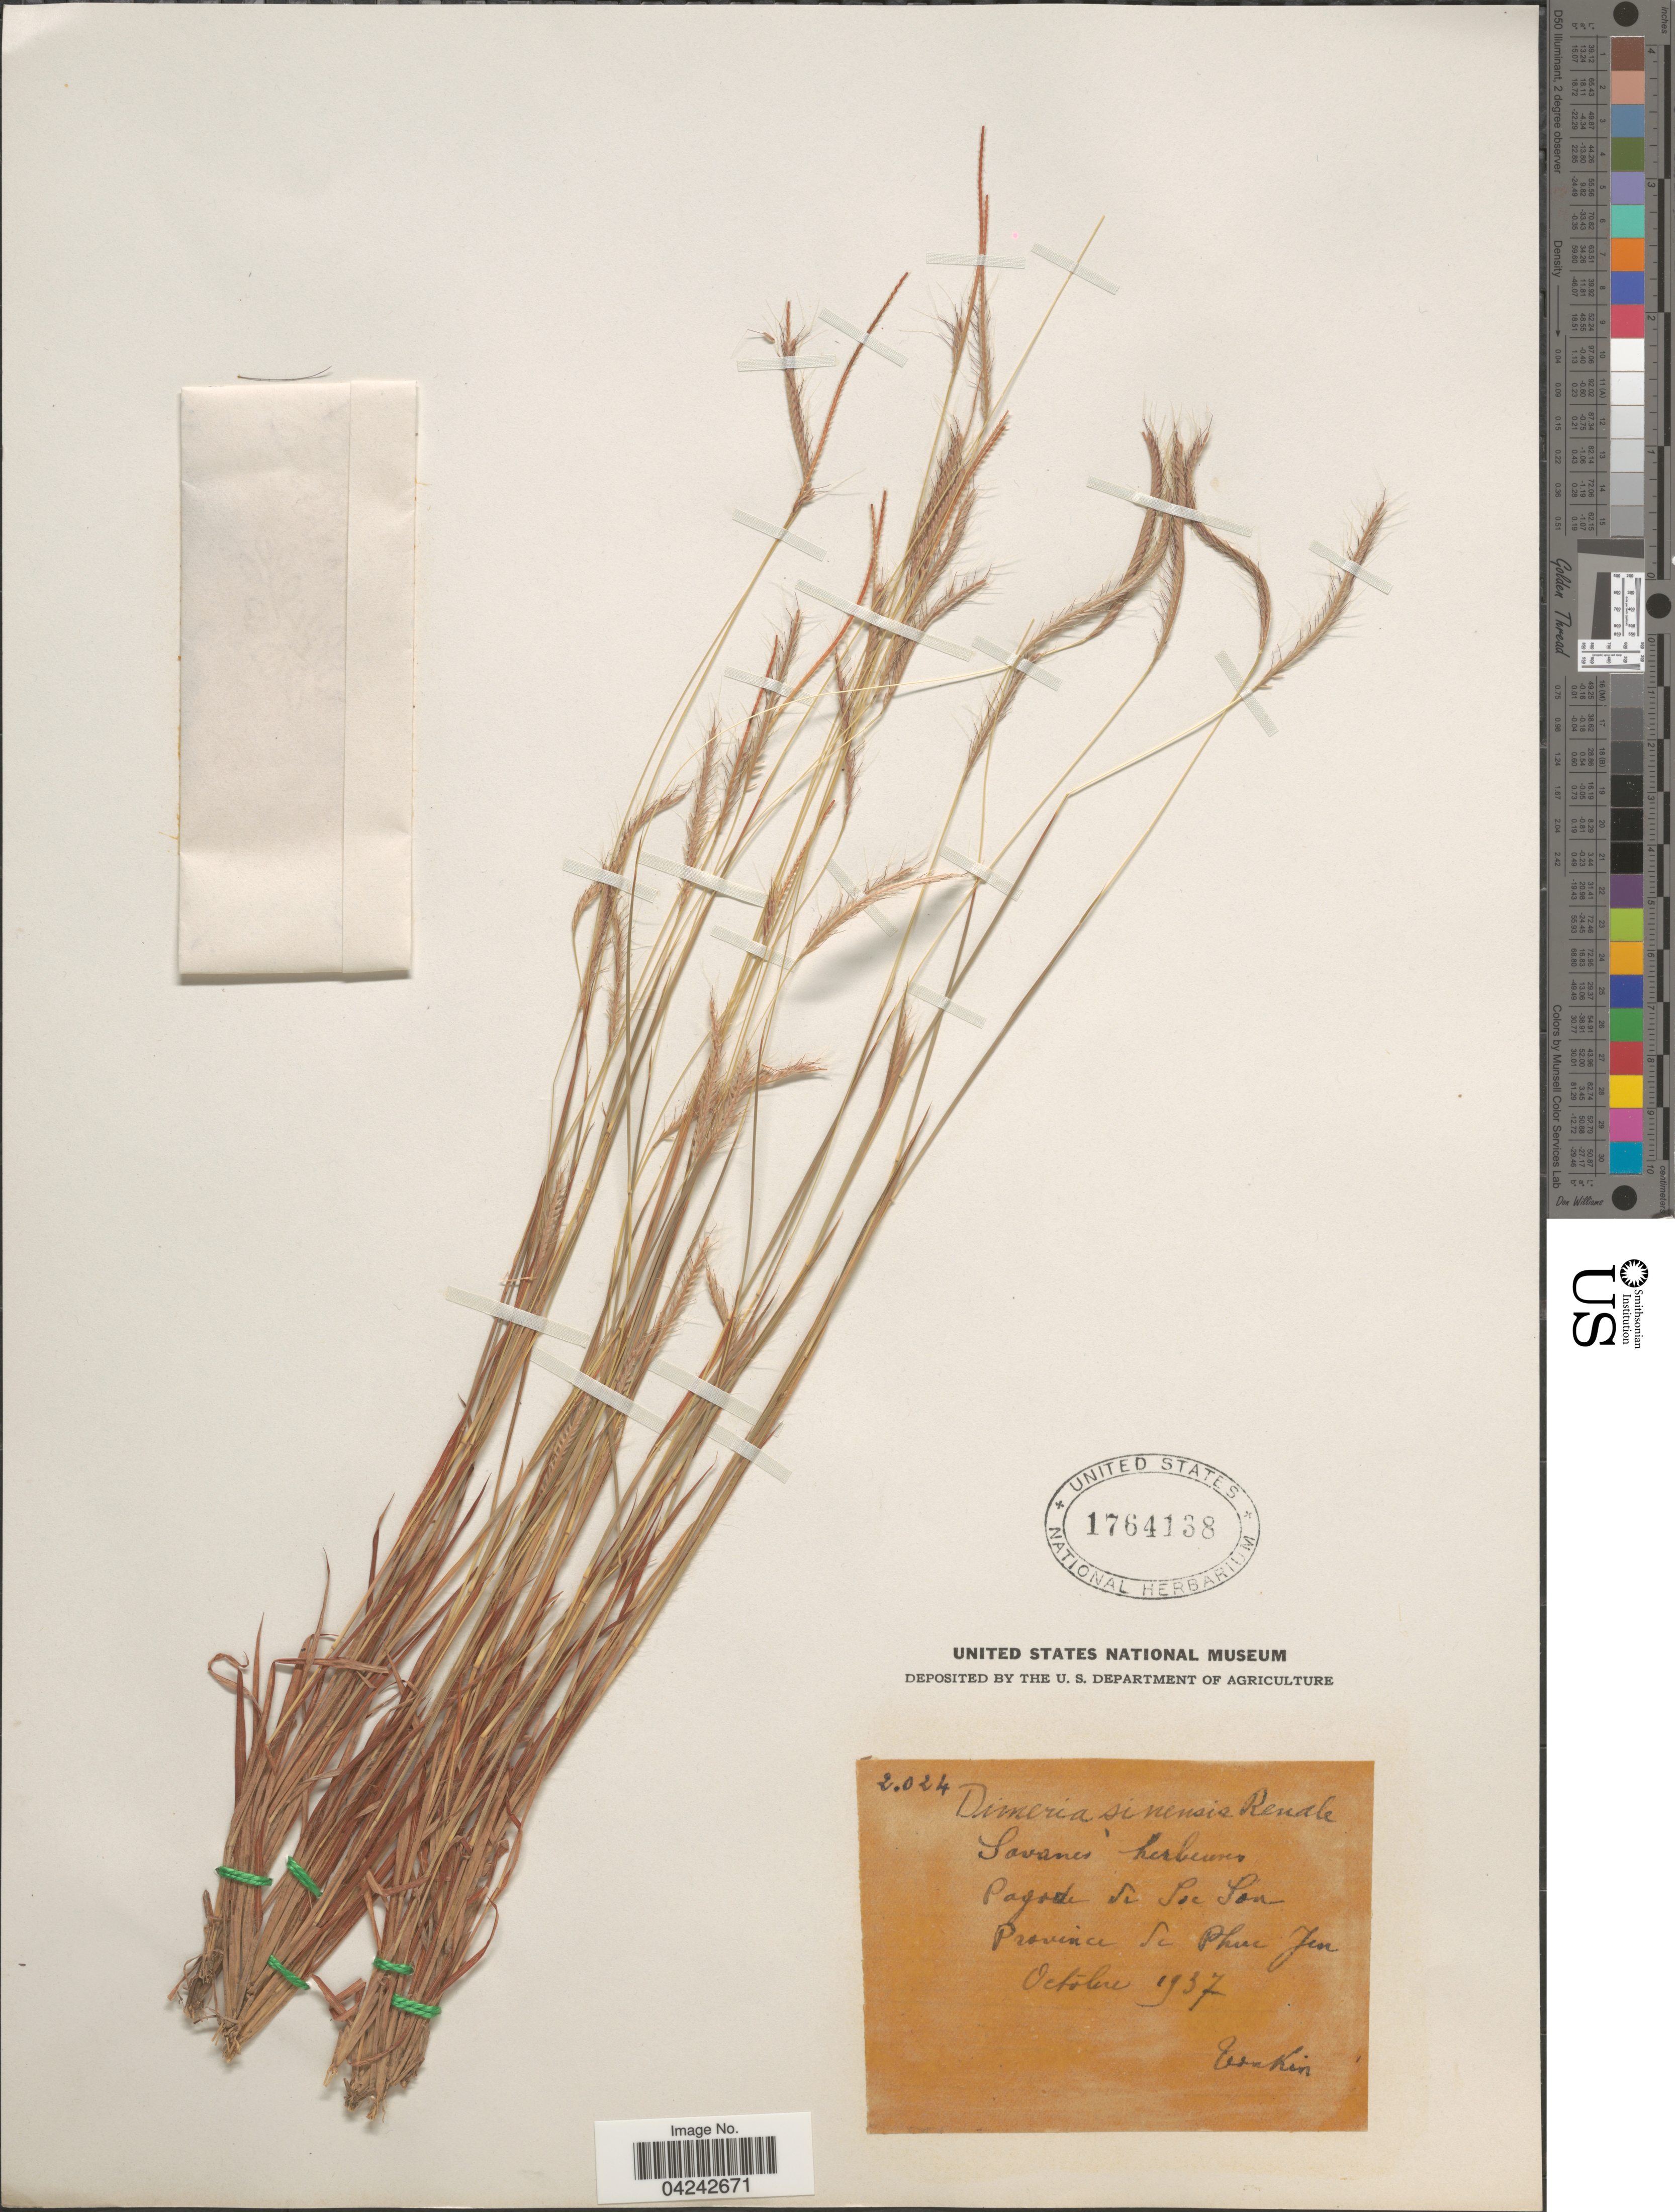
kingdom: Plantae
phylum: Tracheophyta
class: Liliopsida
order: Poales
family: Poaceae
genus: Dimeria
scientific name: Dimeria sinensis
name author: Rendle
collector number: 2024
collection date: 1937-10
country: Vietnam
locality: Pagode de Soc Son. Province de Phuc Yen. Tonkin.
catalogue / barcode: US 1764138